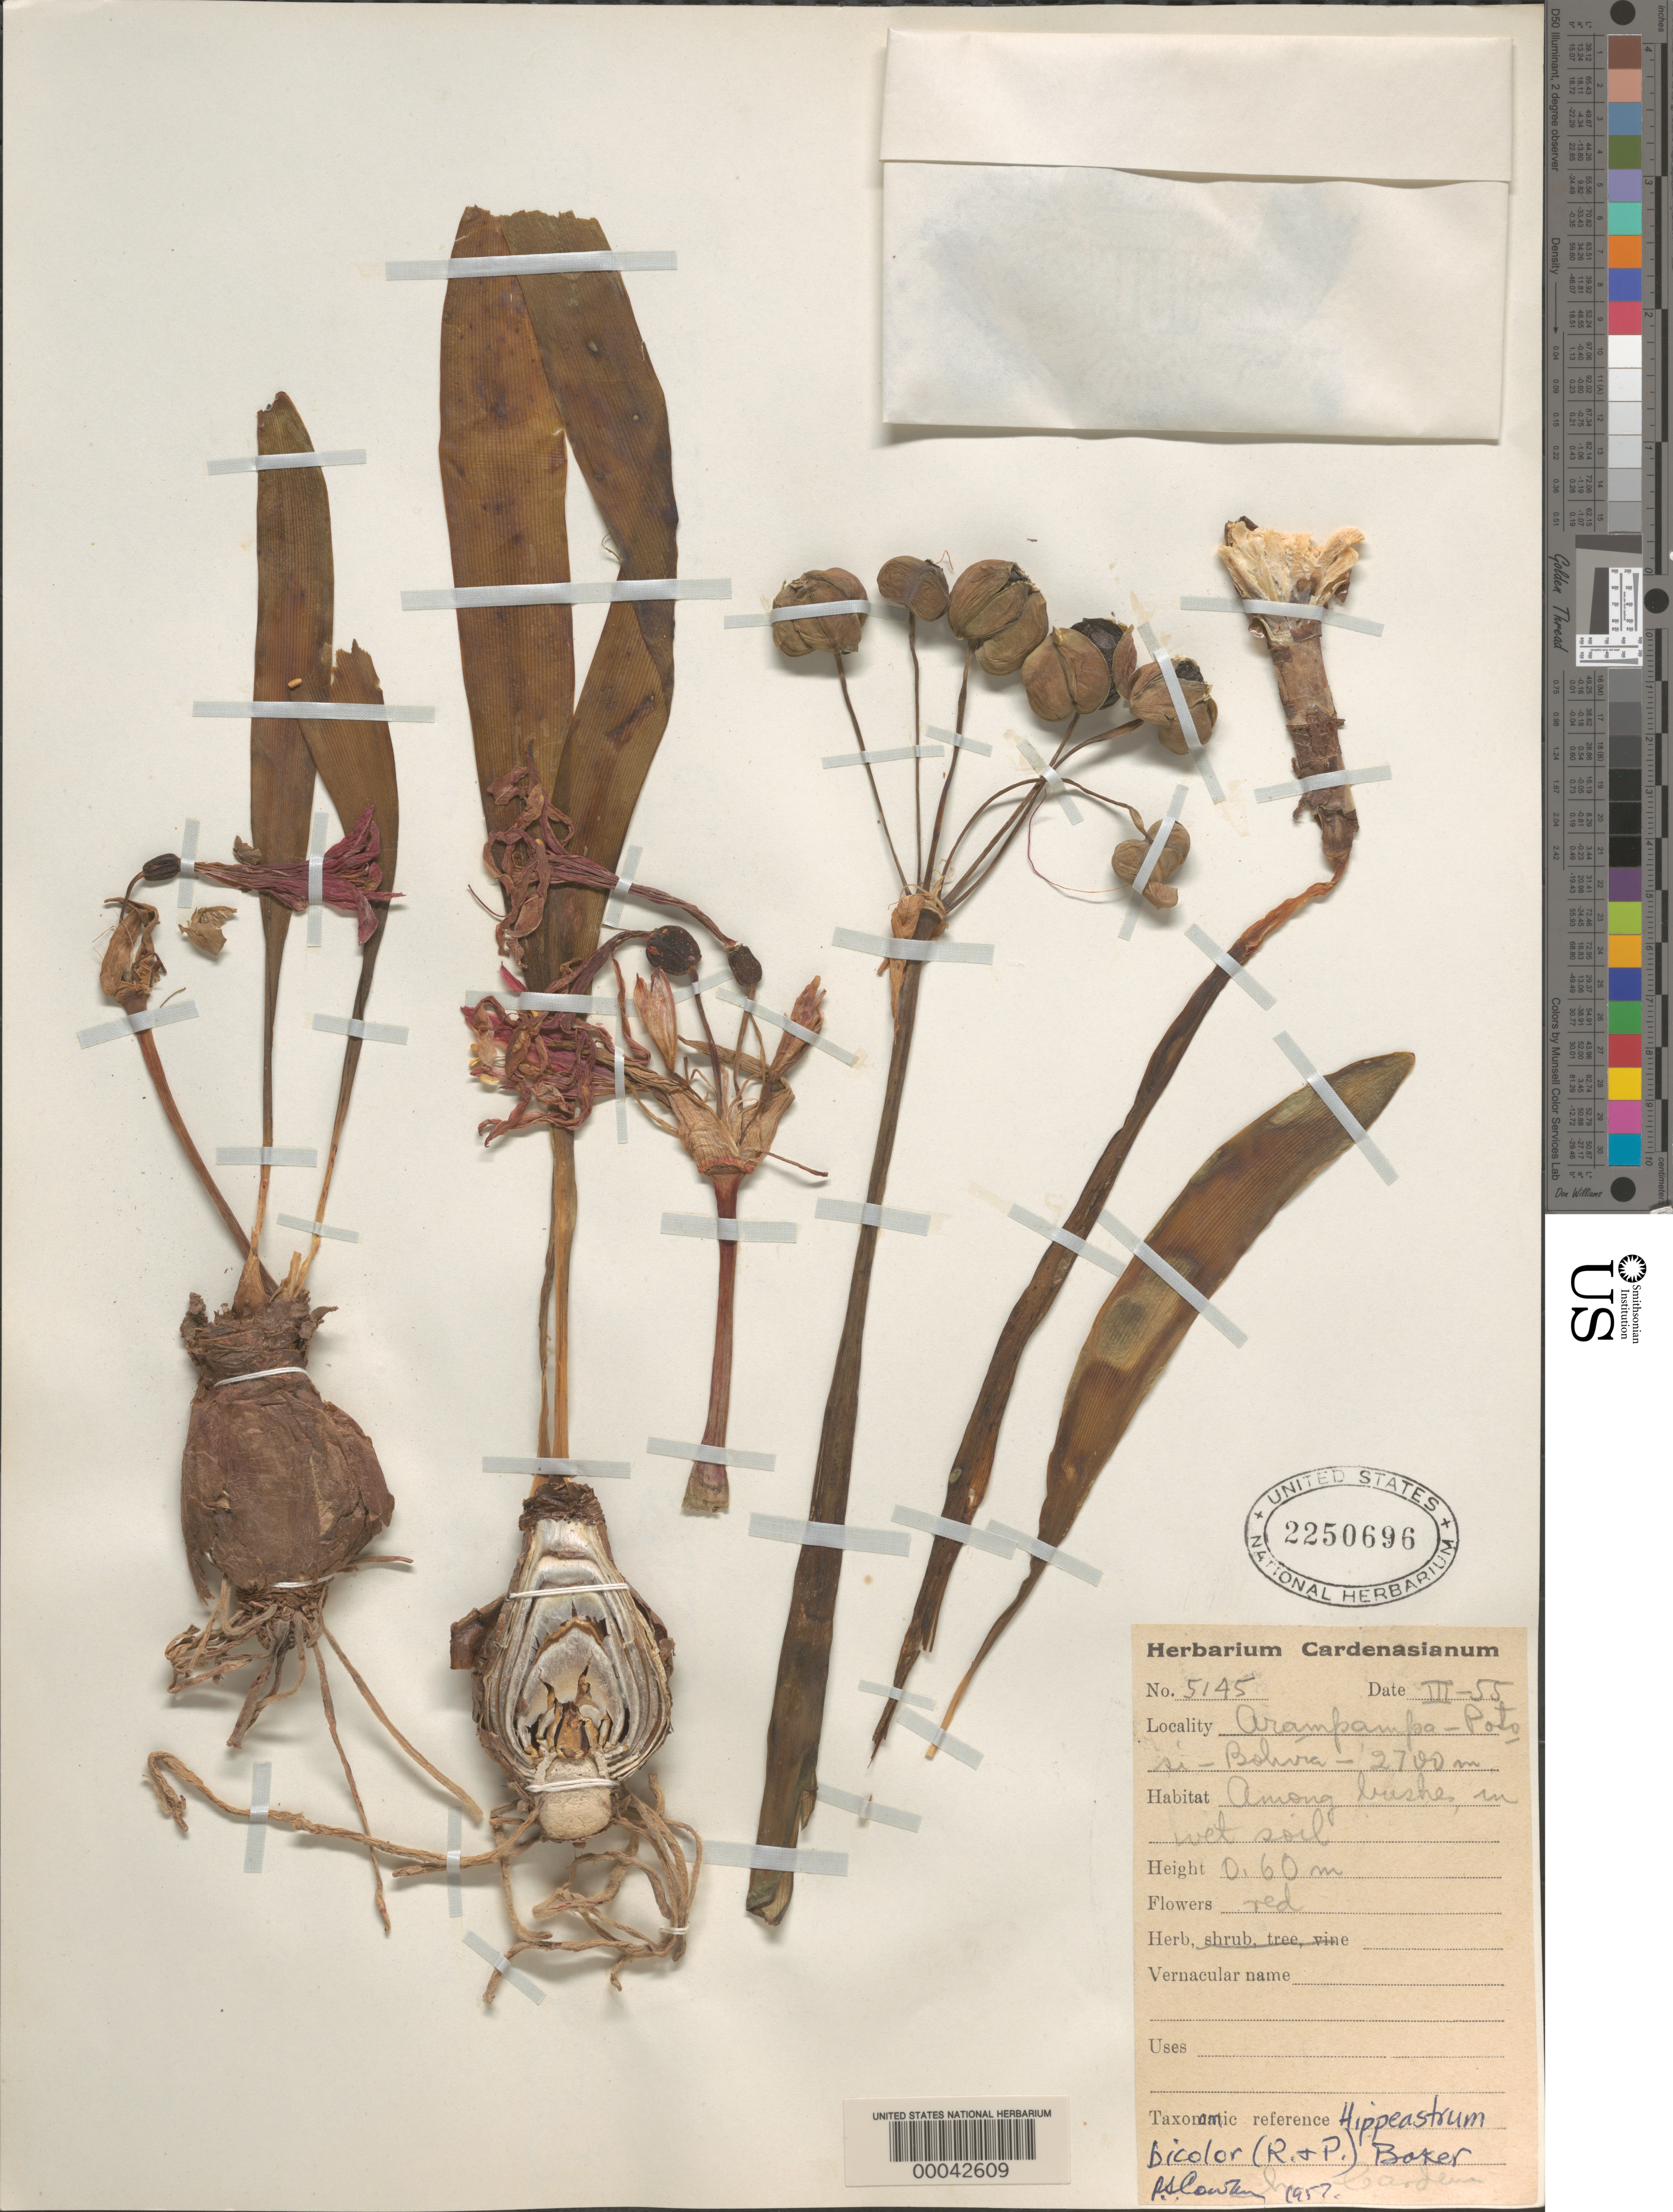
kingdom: Plantae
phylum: Tracheophyta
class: Liliopsida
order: Asparagales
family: Amaryllidaceae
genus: Hippeastrum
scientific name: Hippeastrum bicolor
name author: Baker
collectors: M. Cárdenas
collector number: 5145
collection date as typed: Mar 1955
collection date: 1955-03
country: Bolivia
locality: Araampampo-poto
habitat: Among bushes, in wet soil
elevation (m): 2700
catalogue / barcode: US 2250696